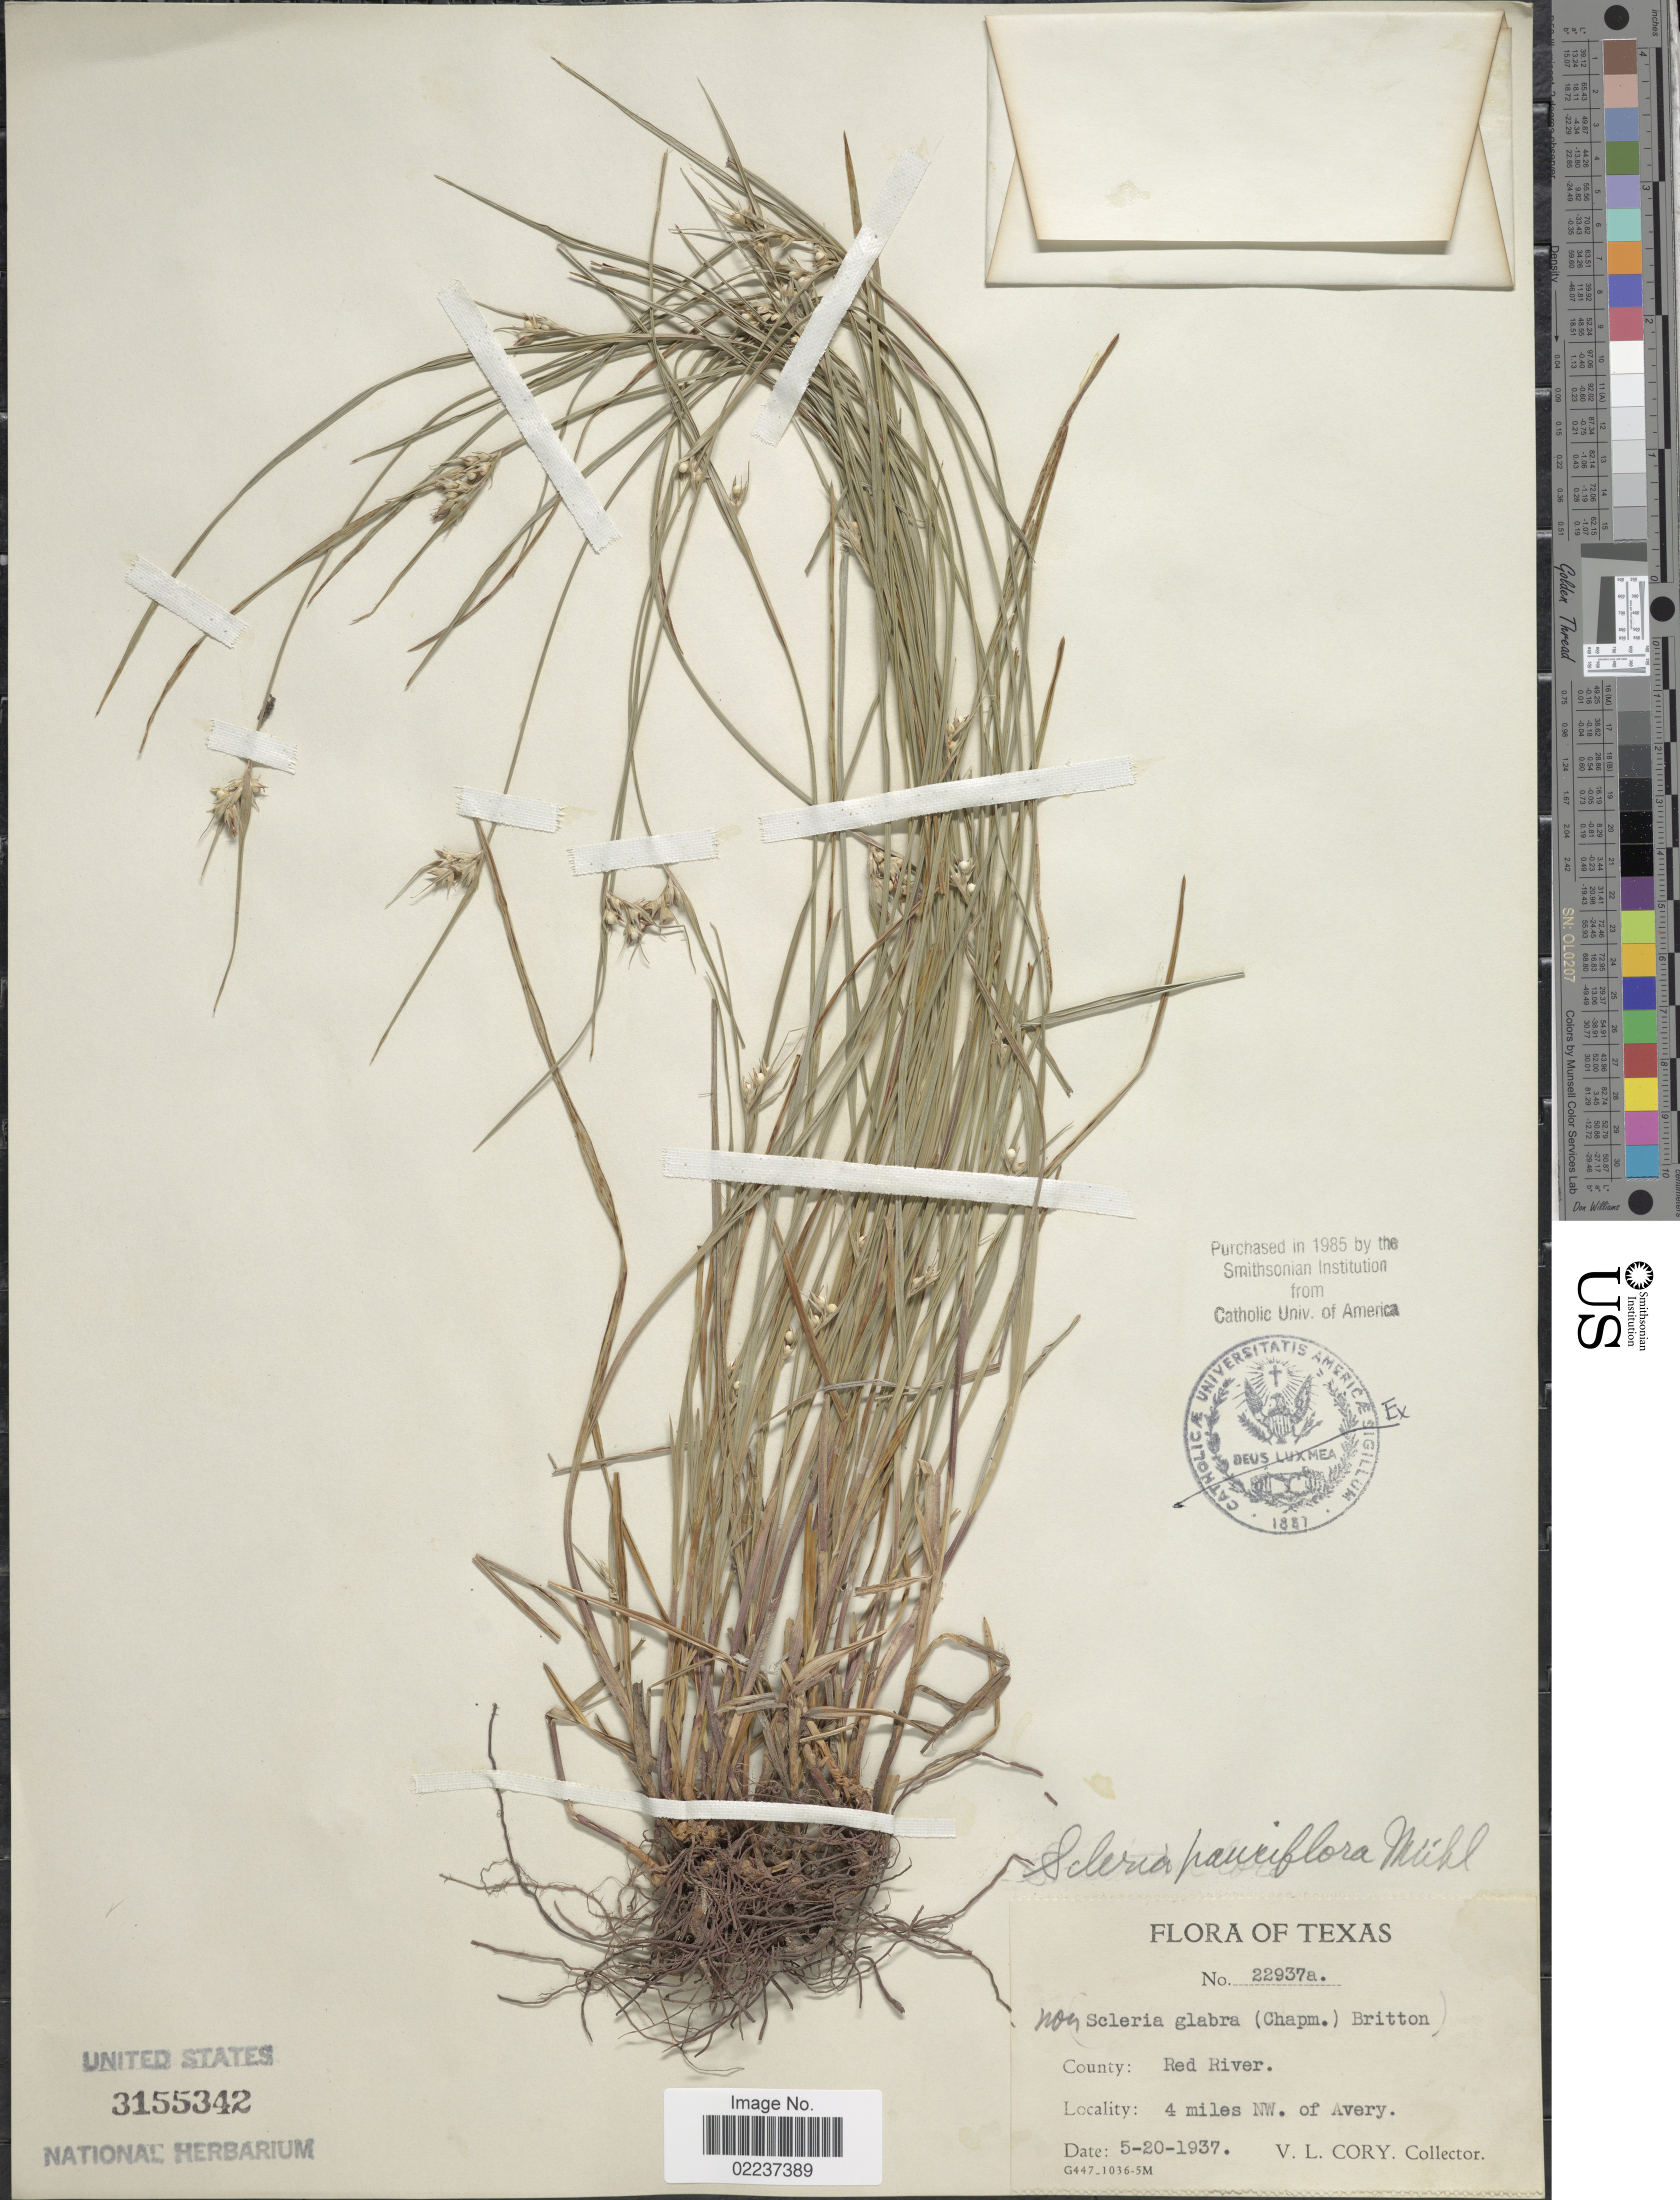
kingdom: Plantae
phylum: Tracheophyta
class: Liliopsida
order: Poales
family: Cyperaceae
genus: Scleria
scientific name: Scleria pauciflora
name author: Muhl. ex Willd.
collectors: V. Cory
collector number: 22937a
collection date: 1937-05-20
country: United States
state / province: Texas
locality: County: Red River, 4 miles NW. of Avery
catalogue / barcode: US 3155342